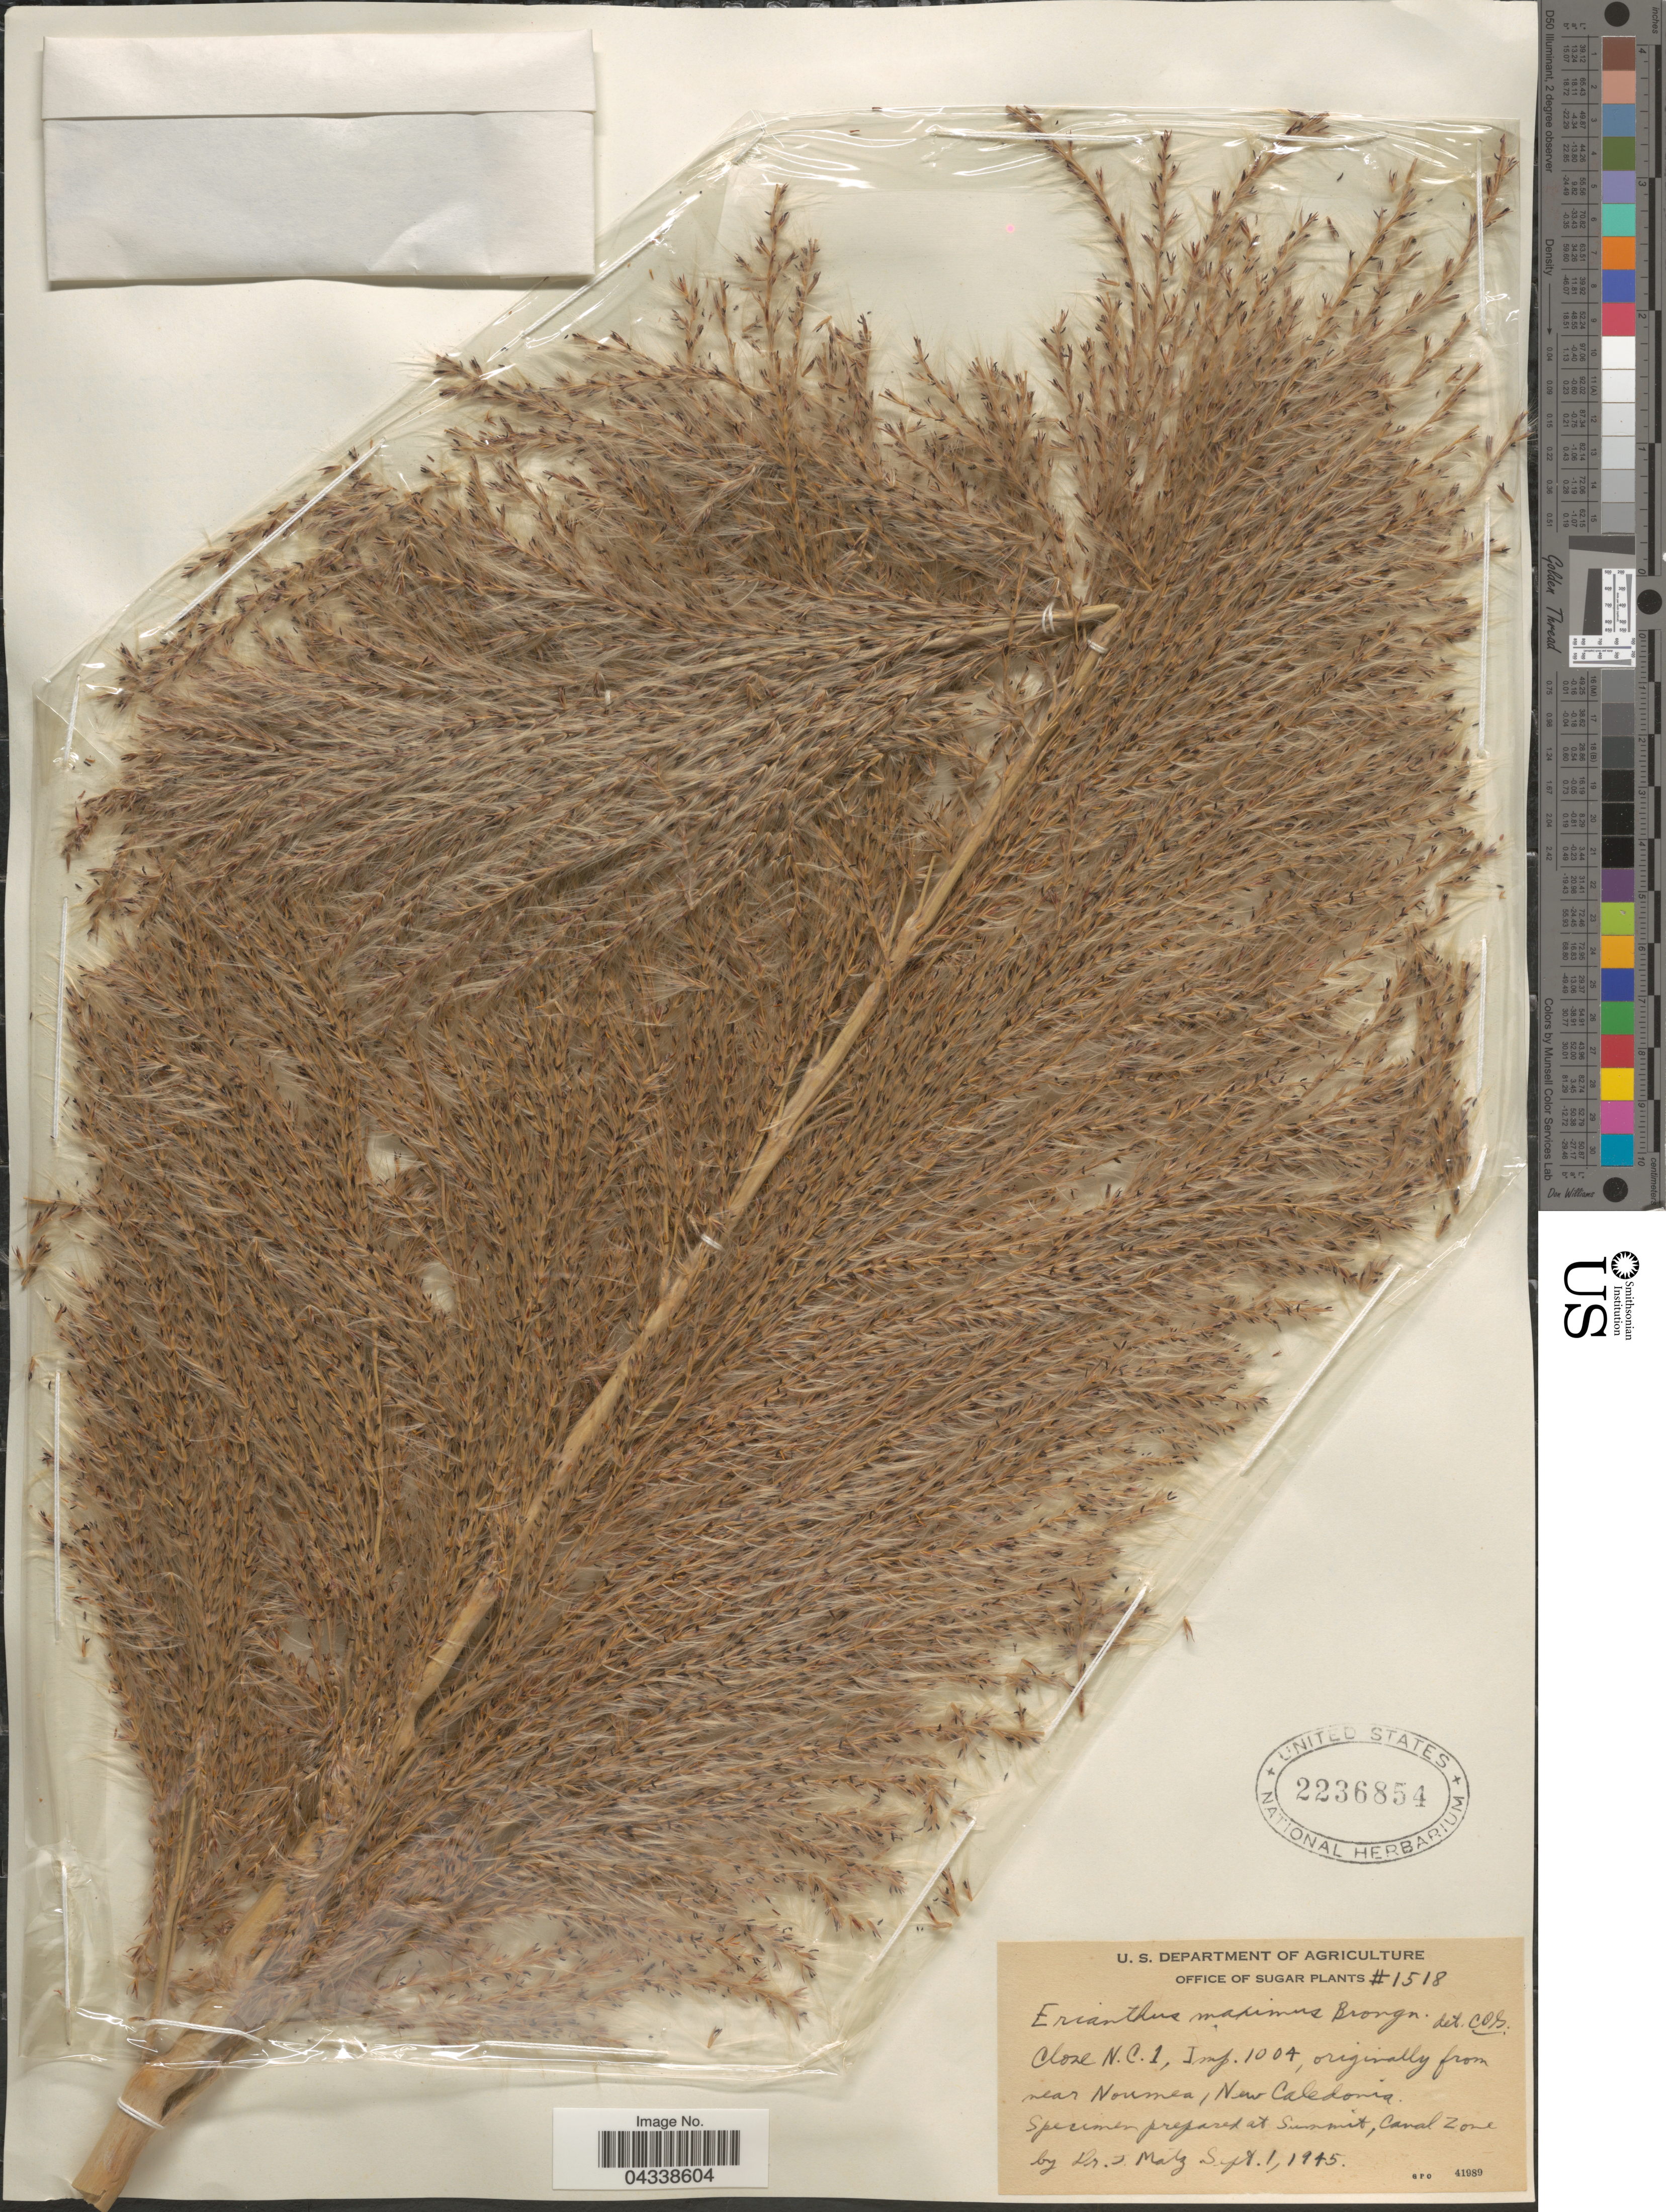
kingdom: Plantae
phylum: Tracheophyta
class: Liliopsida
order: Poales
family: Poaceae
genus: Saccharum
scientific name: Saccharum maximum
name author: (Brongn.) Trin.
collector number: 1518?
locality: Clove [interpreted] N.C.1, Imp. 1004. [unsure placement]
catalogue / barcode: US 2236854